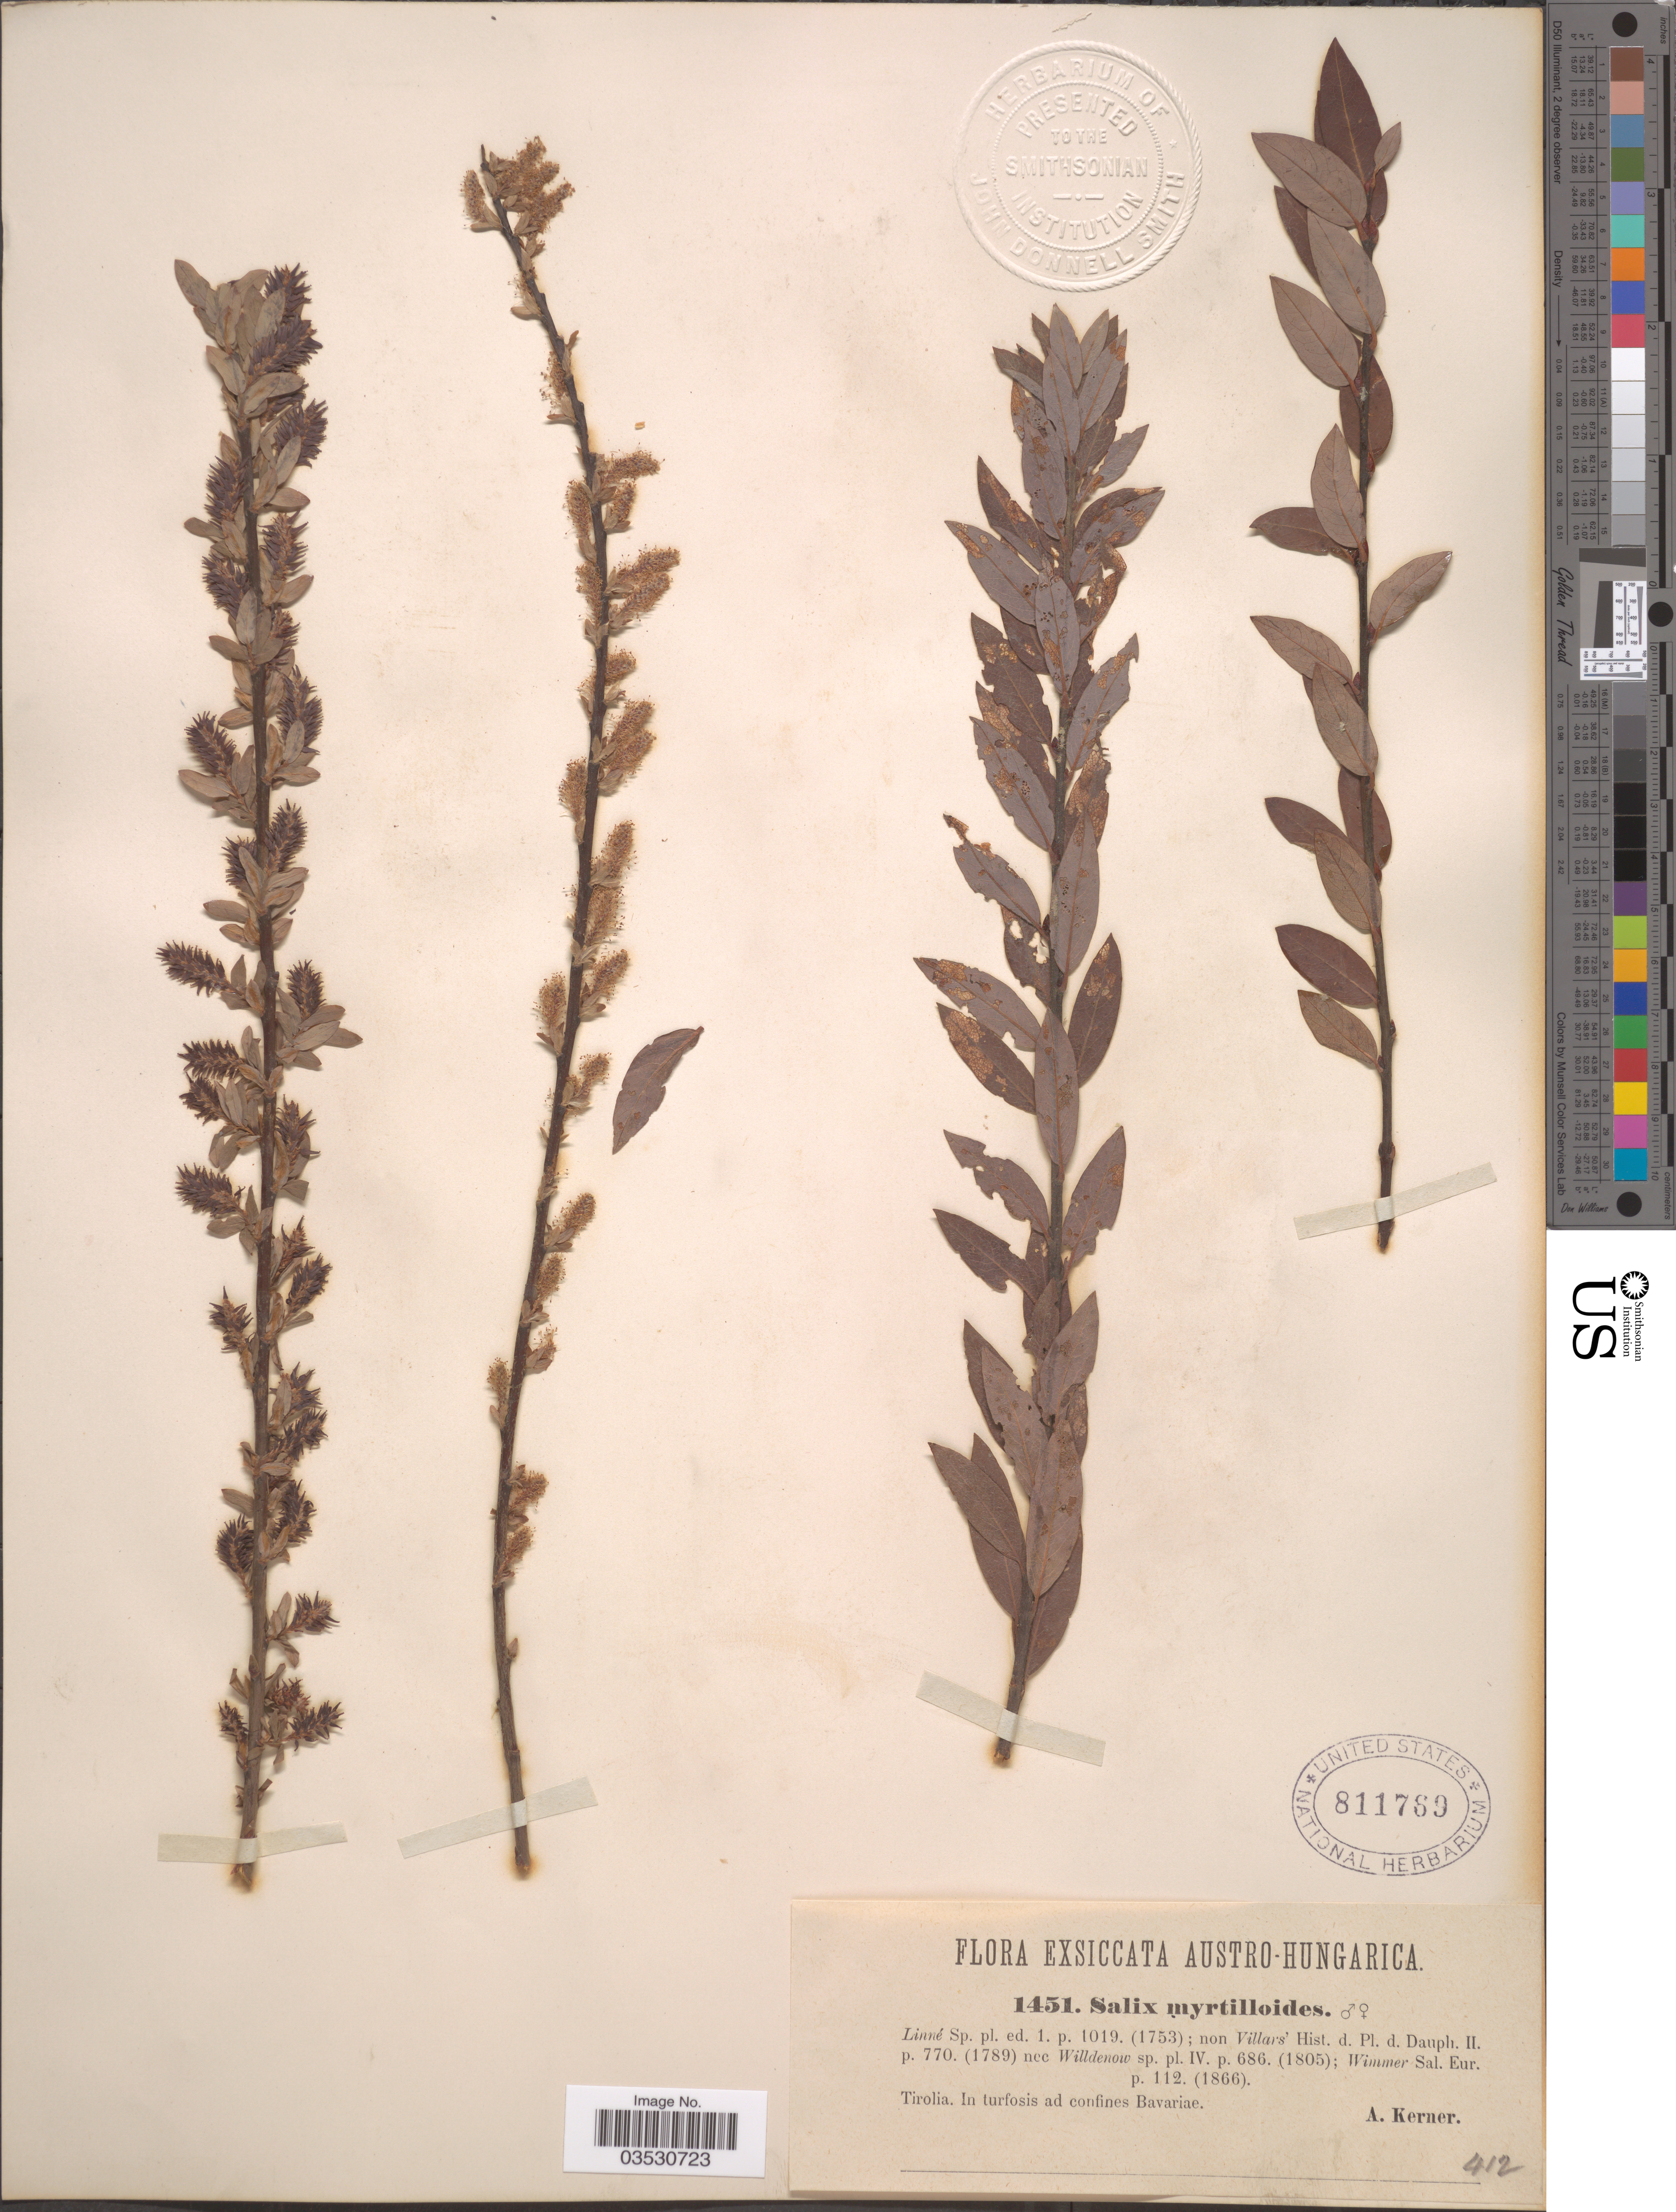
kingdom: Plantae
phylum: Tracheophyta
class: Magnoliopsida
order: Malpighiales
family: Salicaceae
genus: Salix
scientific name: Salix myrtilloides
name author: L.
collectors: A. Kerner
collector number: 1451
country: Germany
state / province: Bayern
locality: Tirolia. In turfosis ad confines Bavariae.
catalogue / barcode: US 811769